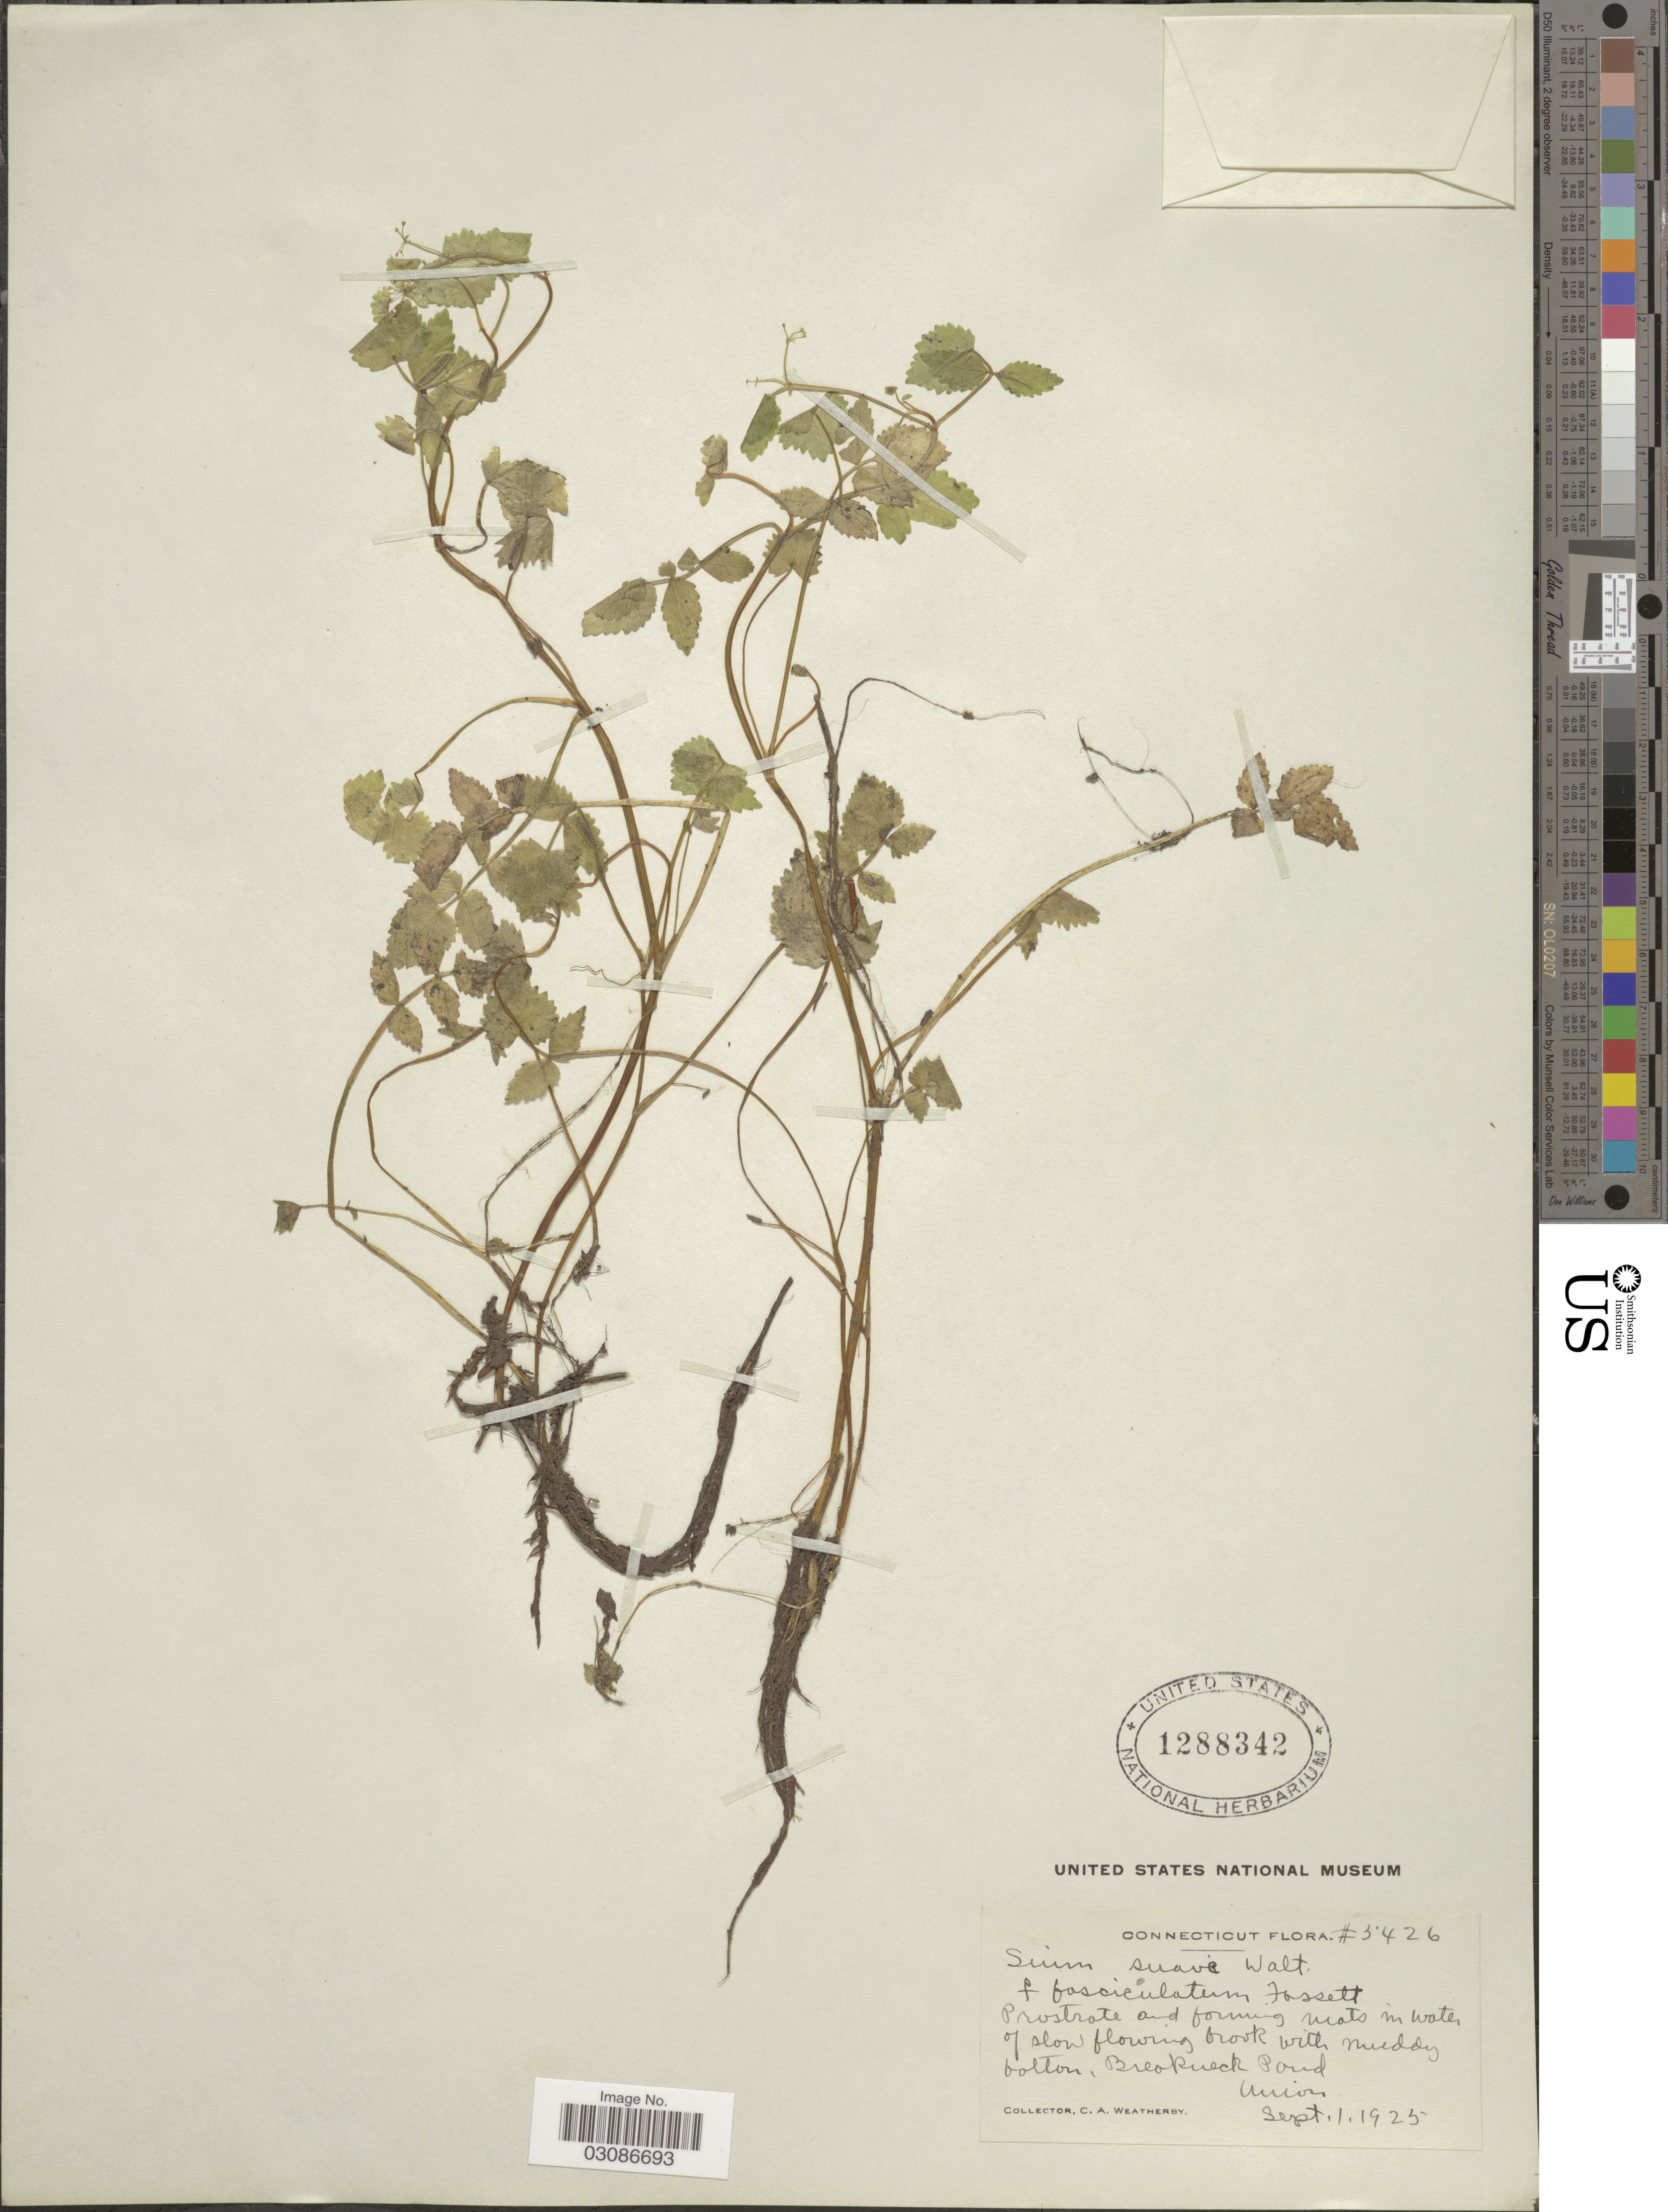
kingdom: Plantae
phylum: Tracheophyta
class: Magnoliopsida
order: Apiales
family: Apiaceae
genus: Sium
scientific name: Sium suave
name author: Walter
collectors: C. A. Weatherby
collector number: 3426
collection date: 1925-09-01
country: United States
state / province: Connecticut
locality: Breakneck Pond Union.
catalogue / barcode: US 1288342